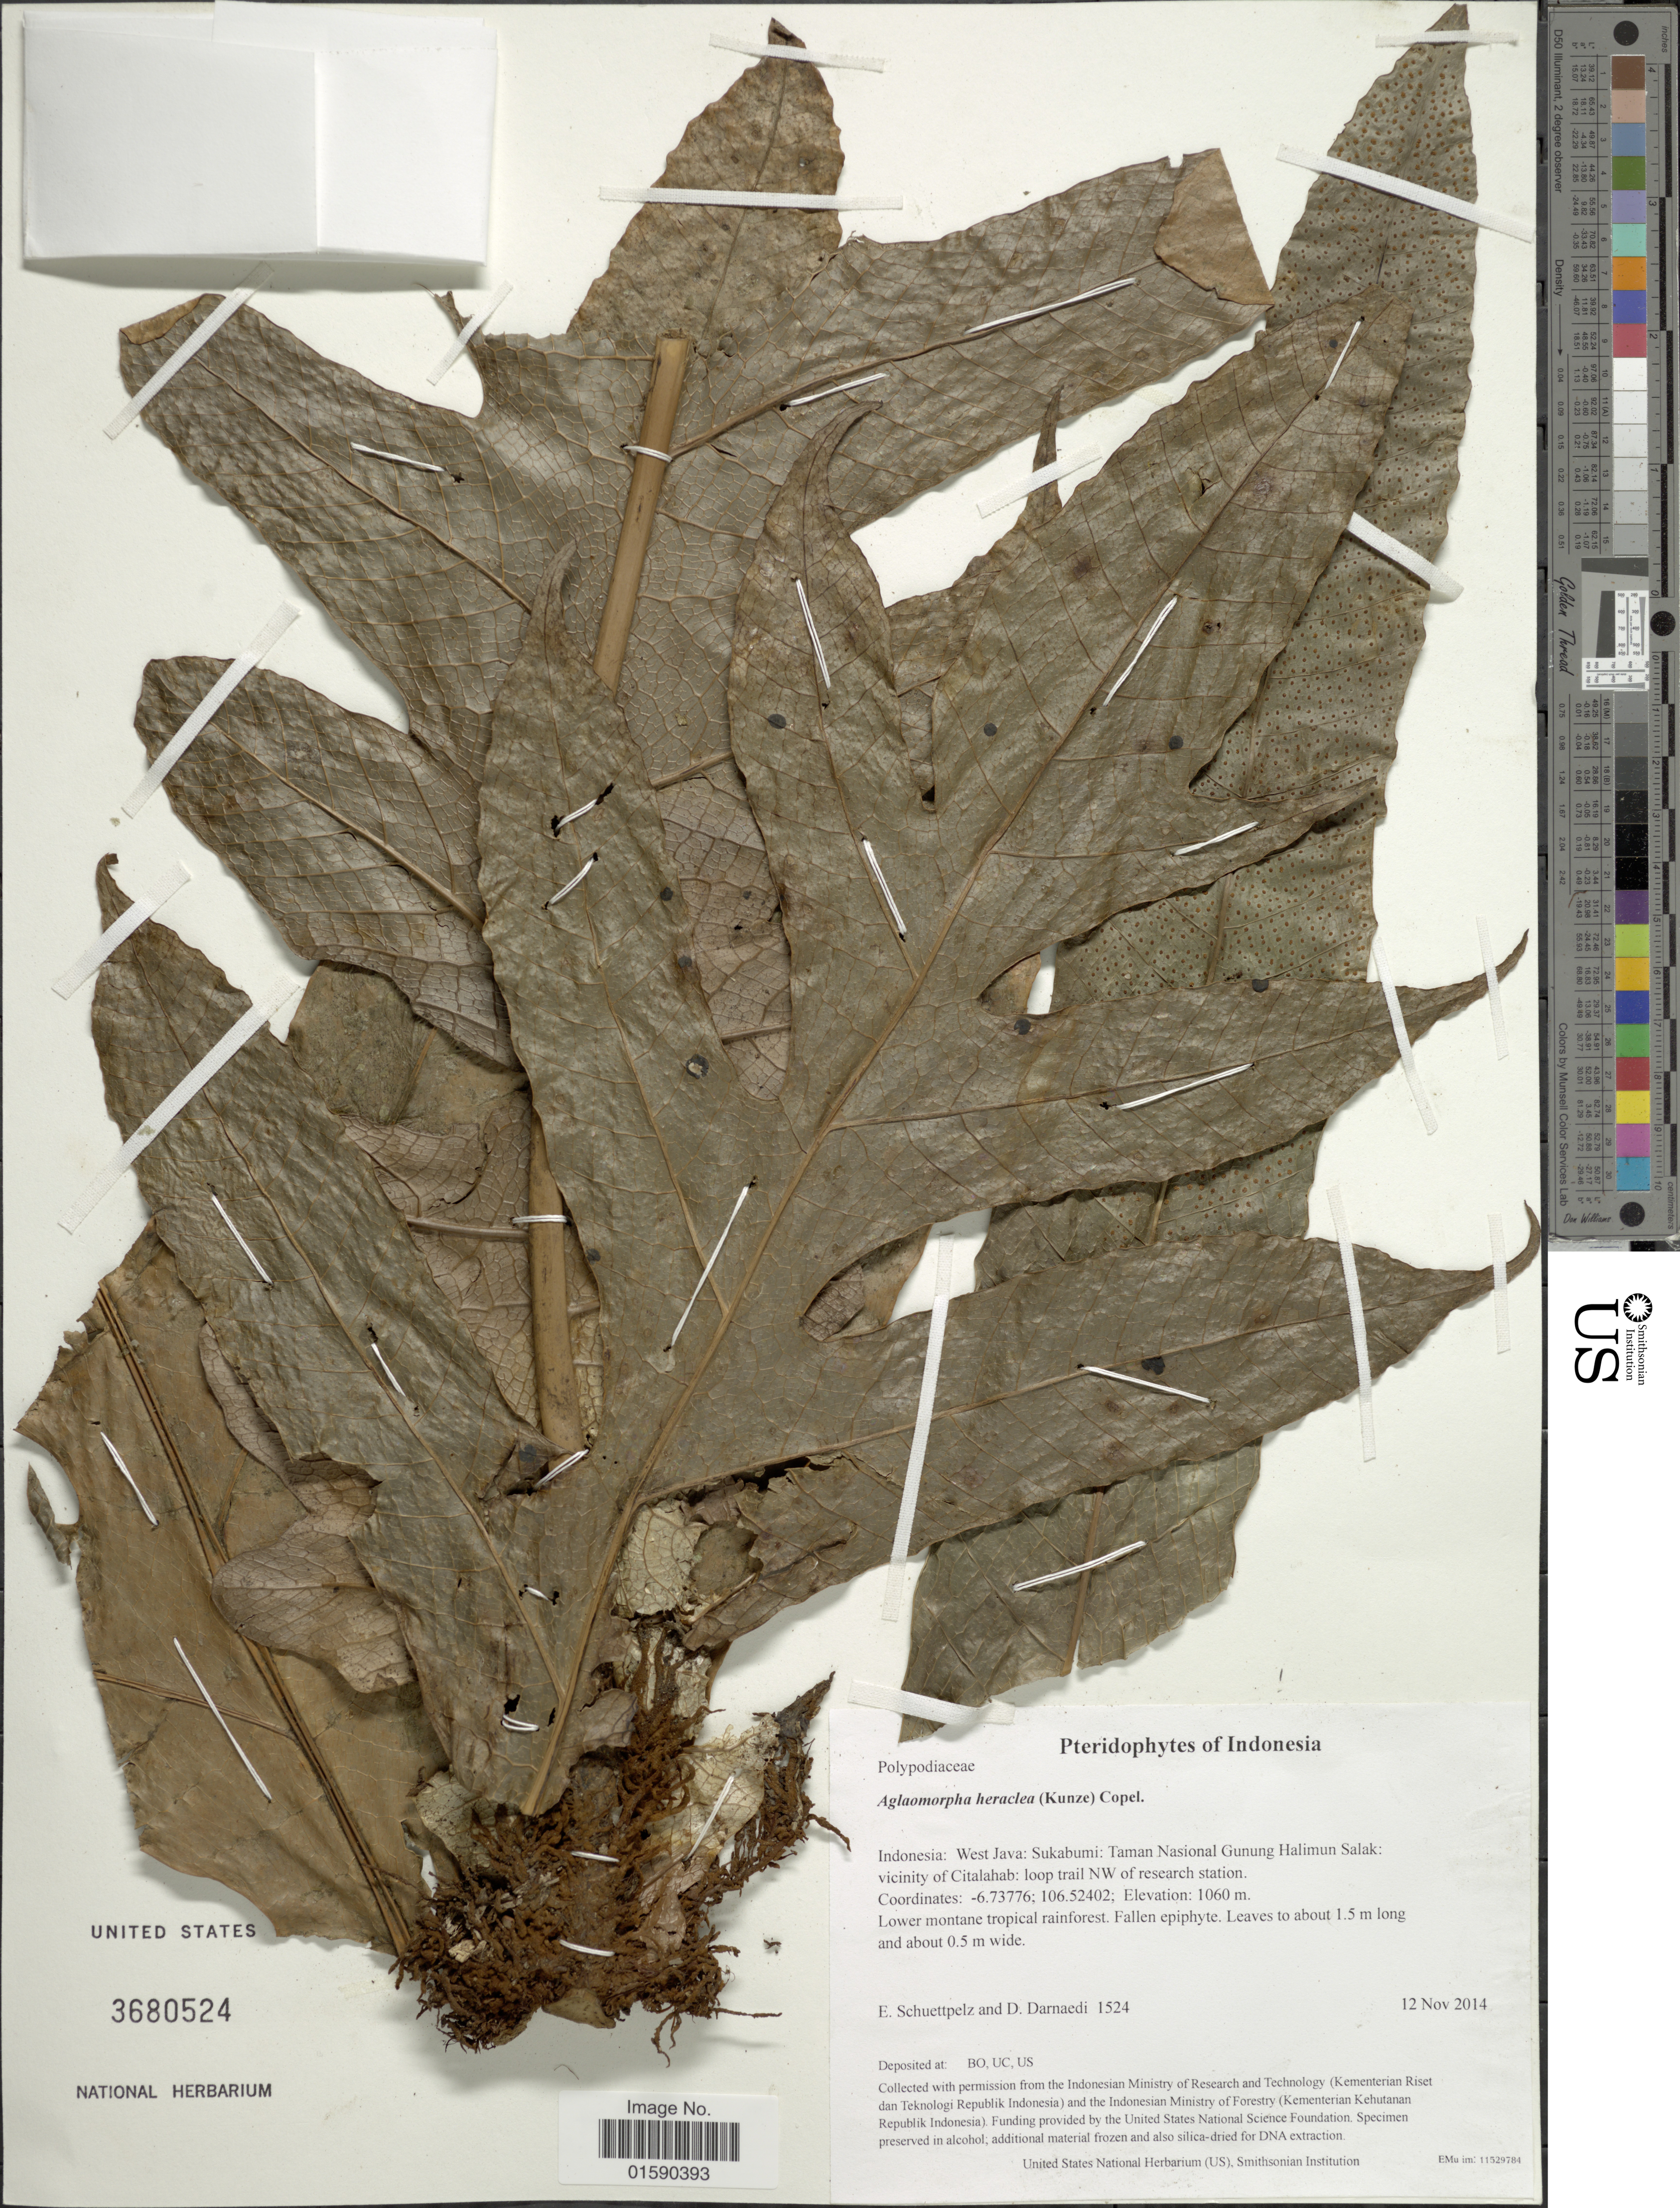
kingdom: Plantae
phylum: Tracheophyta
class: Polypodiopsida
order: Polypodiales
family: Polypodiaceae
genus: Aglaomorpha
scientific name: Aglaomorpha heraclea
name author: (Kunze) Copel.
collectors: E. Schuettpelz & D. Darnaedi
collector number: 1524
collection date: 2014-11-12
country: Indonesia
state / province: Java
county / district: Jawa Barat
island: Java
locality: Taman Nasional Gunung Halimun Salak: viciniy of Citalahab: loop trail NW of research station.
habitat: Lower montane tropical rainforest.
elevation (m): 1060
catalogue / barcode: US 3680524